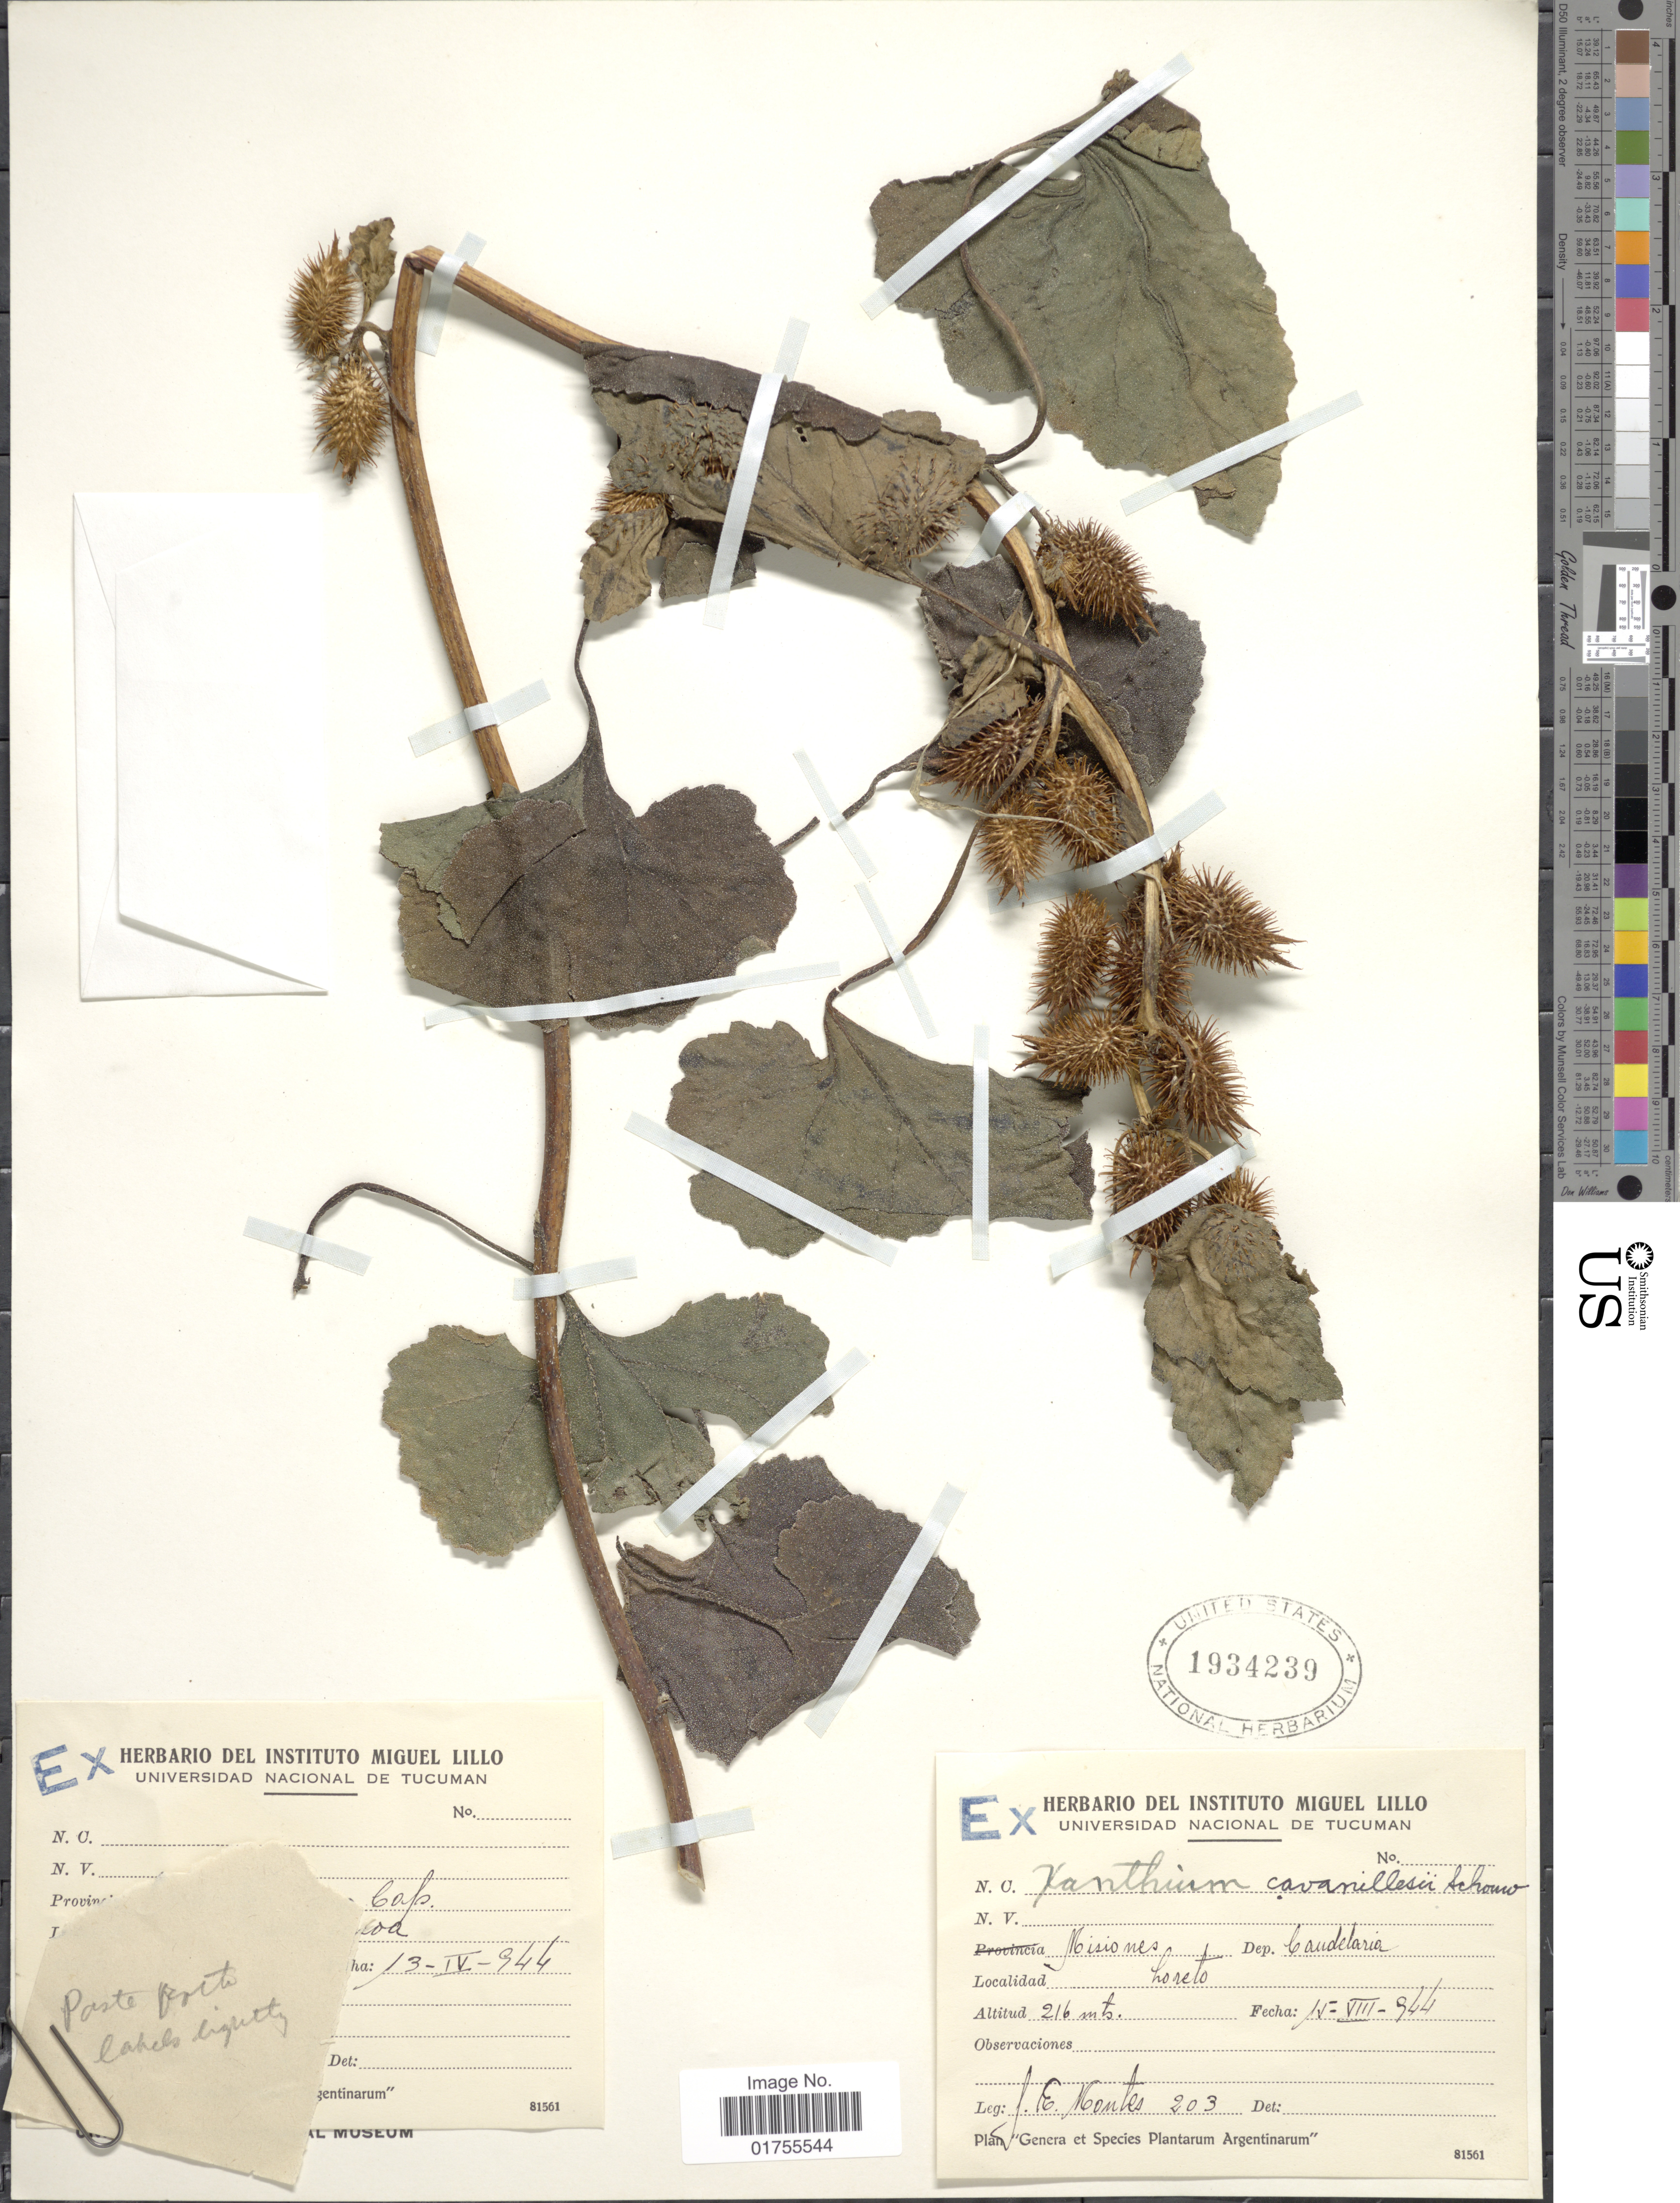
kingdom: Plantae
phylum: Tracheophyta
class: Magnoliopsida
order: Asterales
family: Asteraceae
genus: Xanthium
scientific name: Xanthium cavanillesii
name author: Schouw ex Didr.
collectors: J. E. Montes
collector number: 203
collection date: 1944-08-15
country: Argentina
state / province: Misiones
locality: Dep. Candelaria. Loreto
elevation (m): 216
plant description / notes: Sheet mounted with single specimen but 2 labels with conflicting information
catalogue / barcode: US 1934239-2